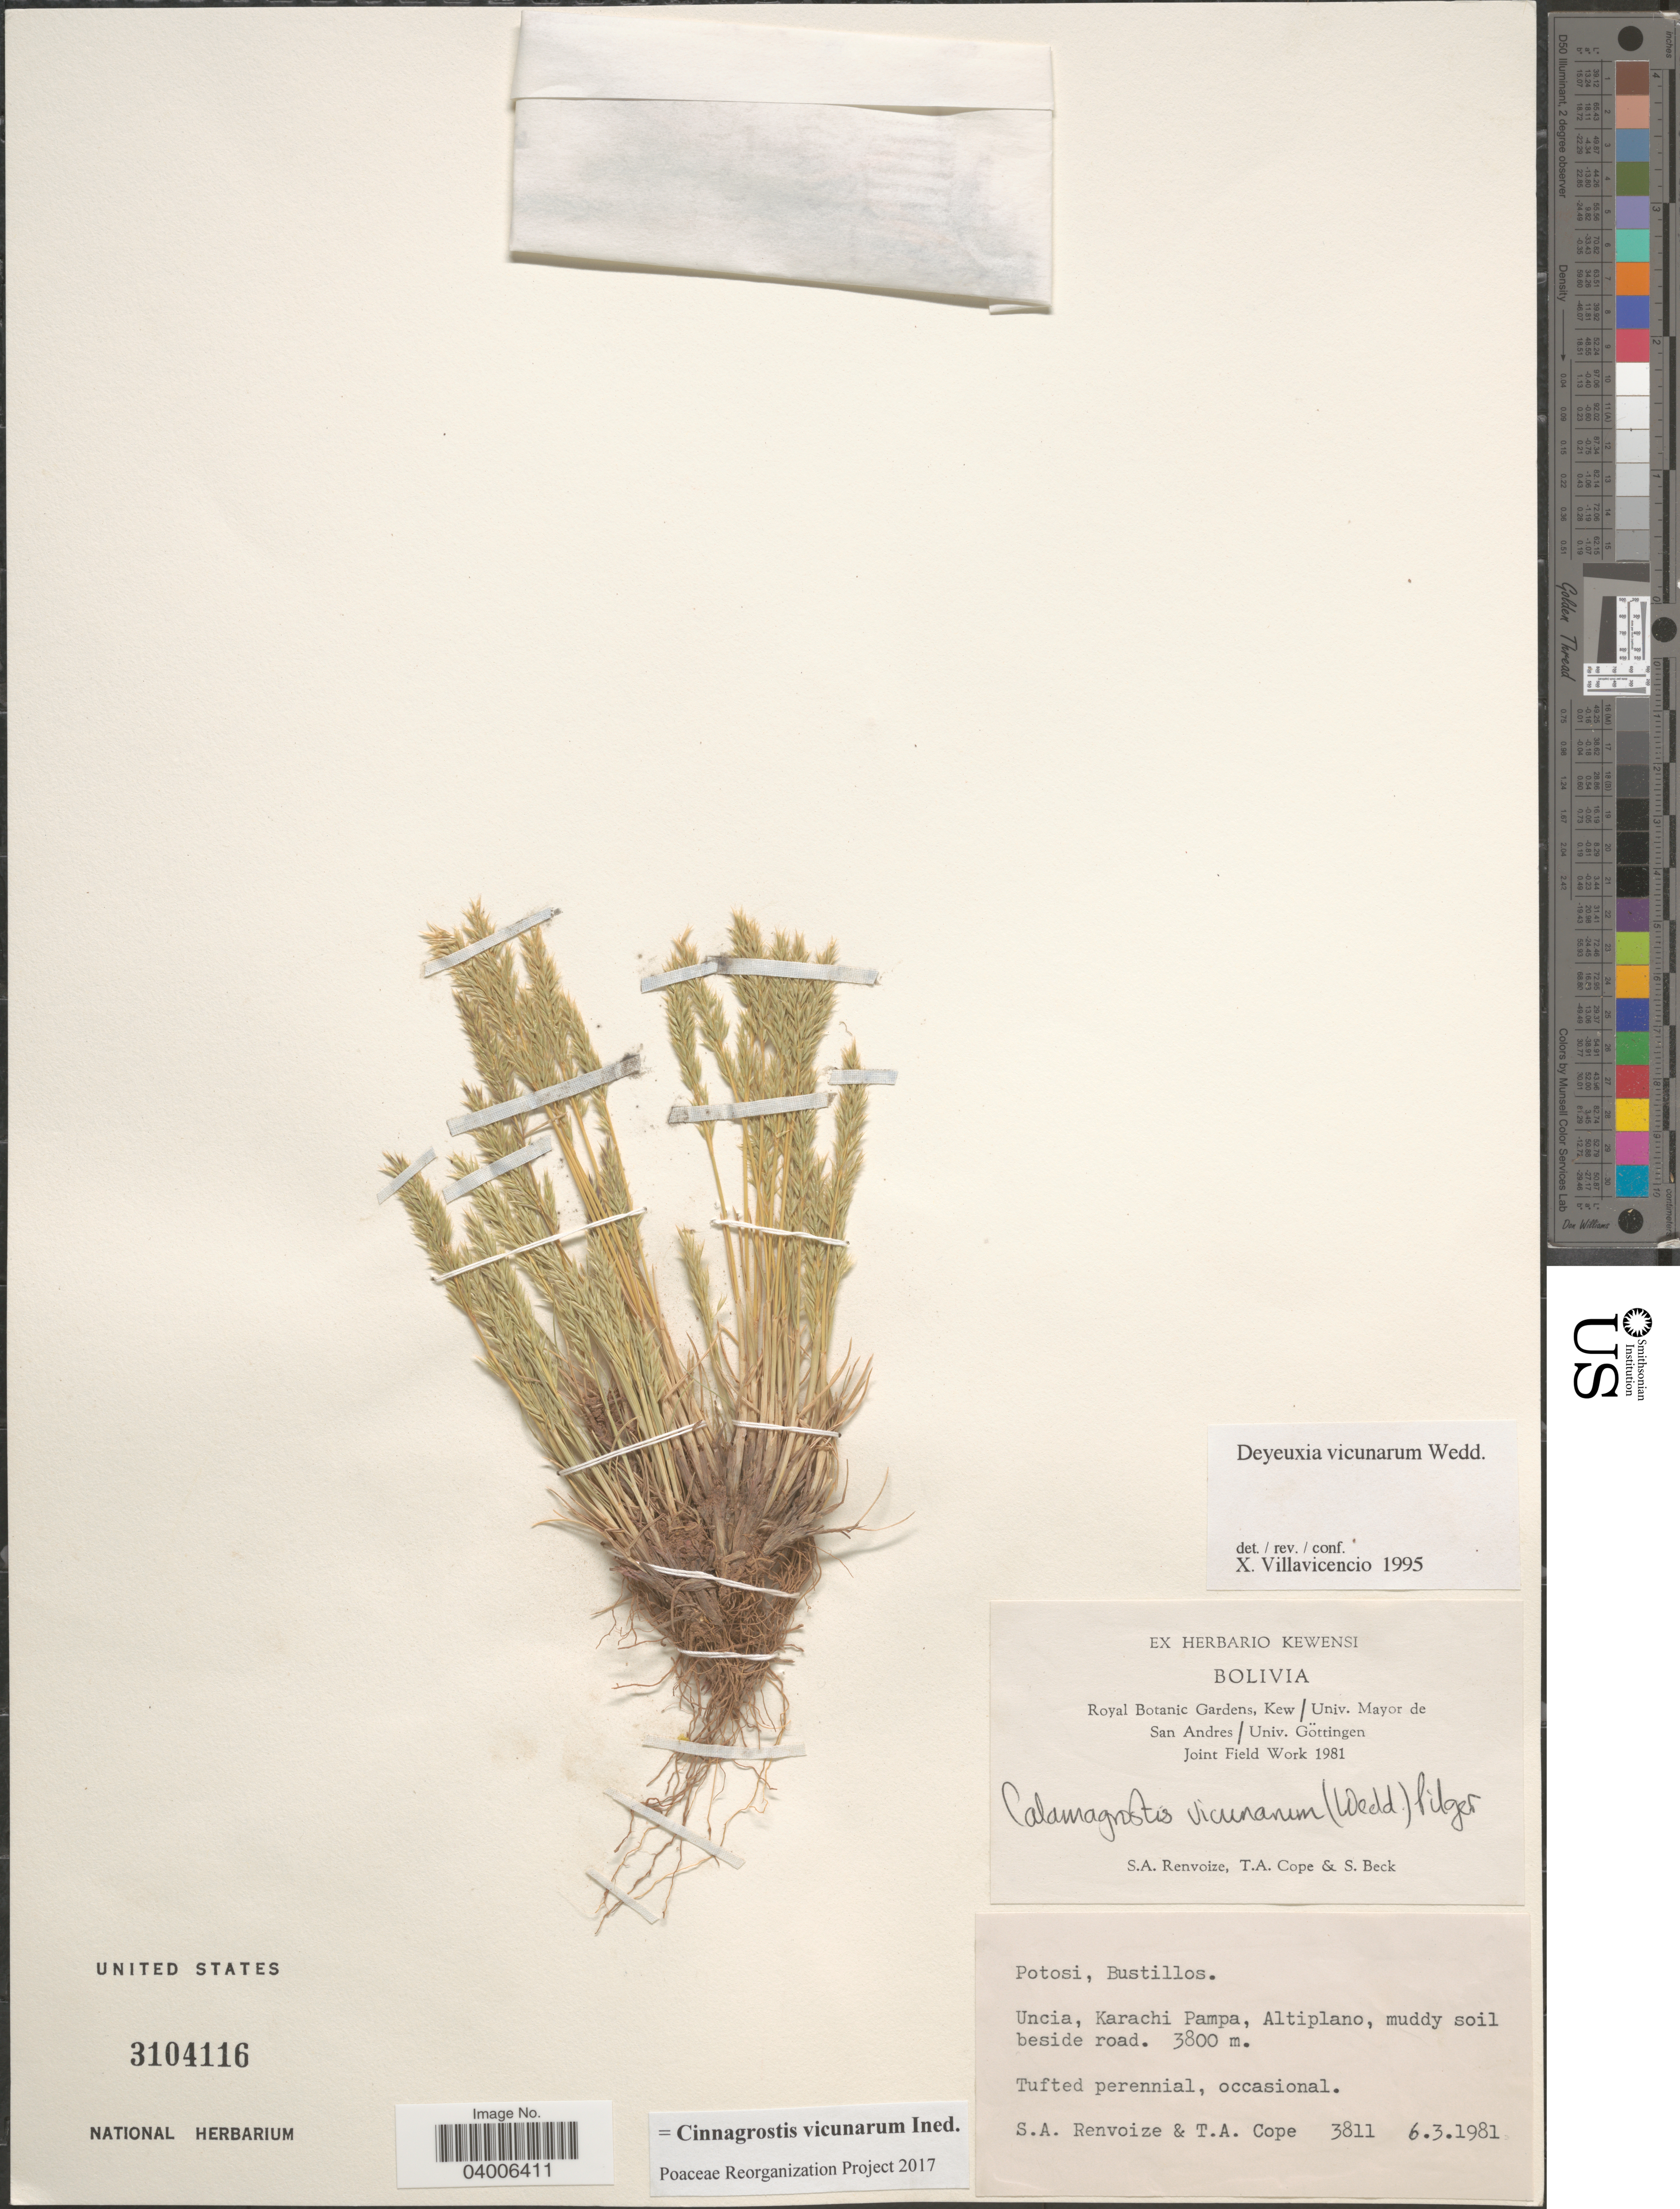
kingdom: Plantae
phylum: Tracheophyta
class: Liliopsida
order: Poales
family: Poaceae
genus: Cinnagrostis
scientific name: Cinnagrostis vicunarum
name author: (Wedd.) P.M. Peterson et al.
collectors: S. A. Renvoize, T. A. Cope & S. G. Beck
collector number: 3811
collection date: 1981-03-06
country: Bolivia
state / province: Potosi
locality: Bustillos. Uncia, Karachi Pampa, Altiplano, muddy soil beside road.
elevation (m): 3800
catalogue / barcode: US 3104116